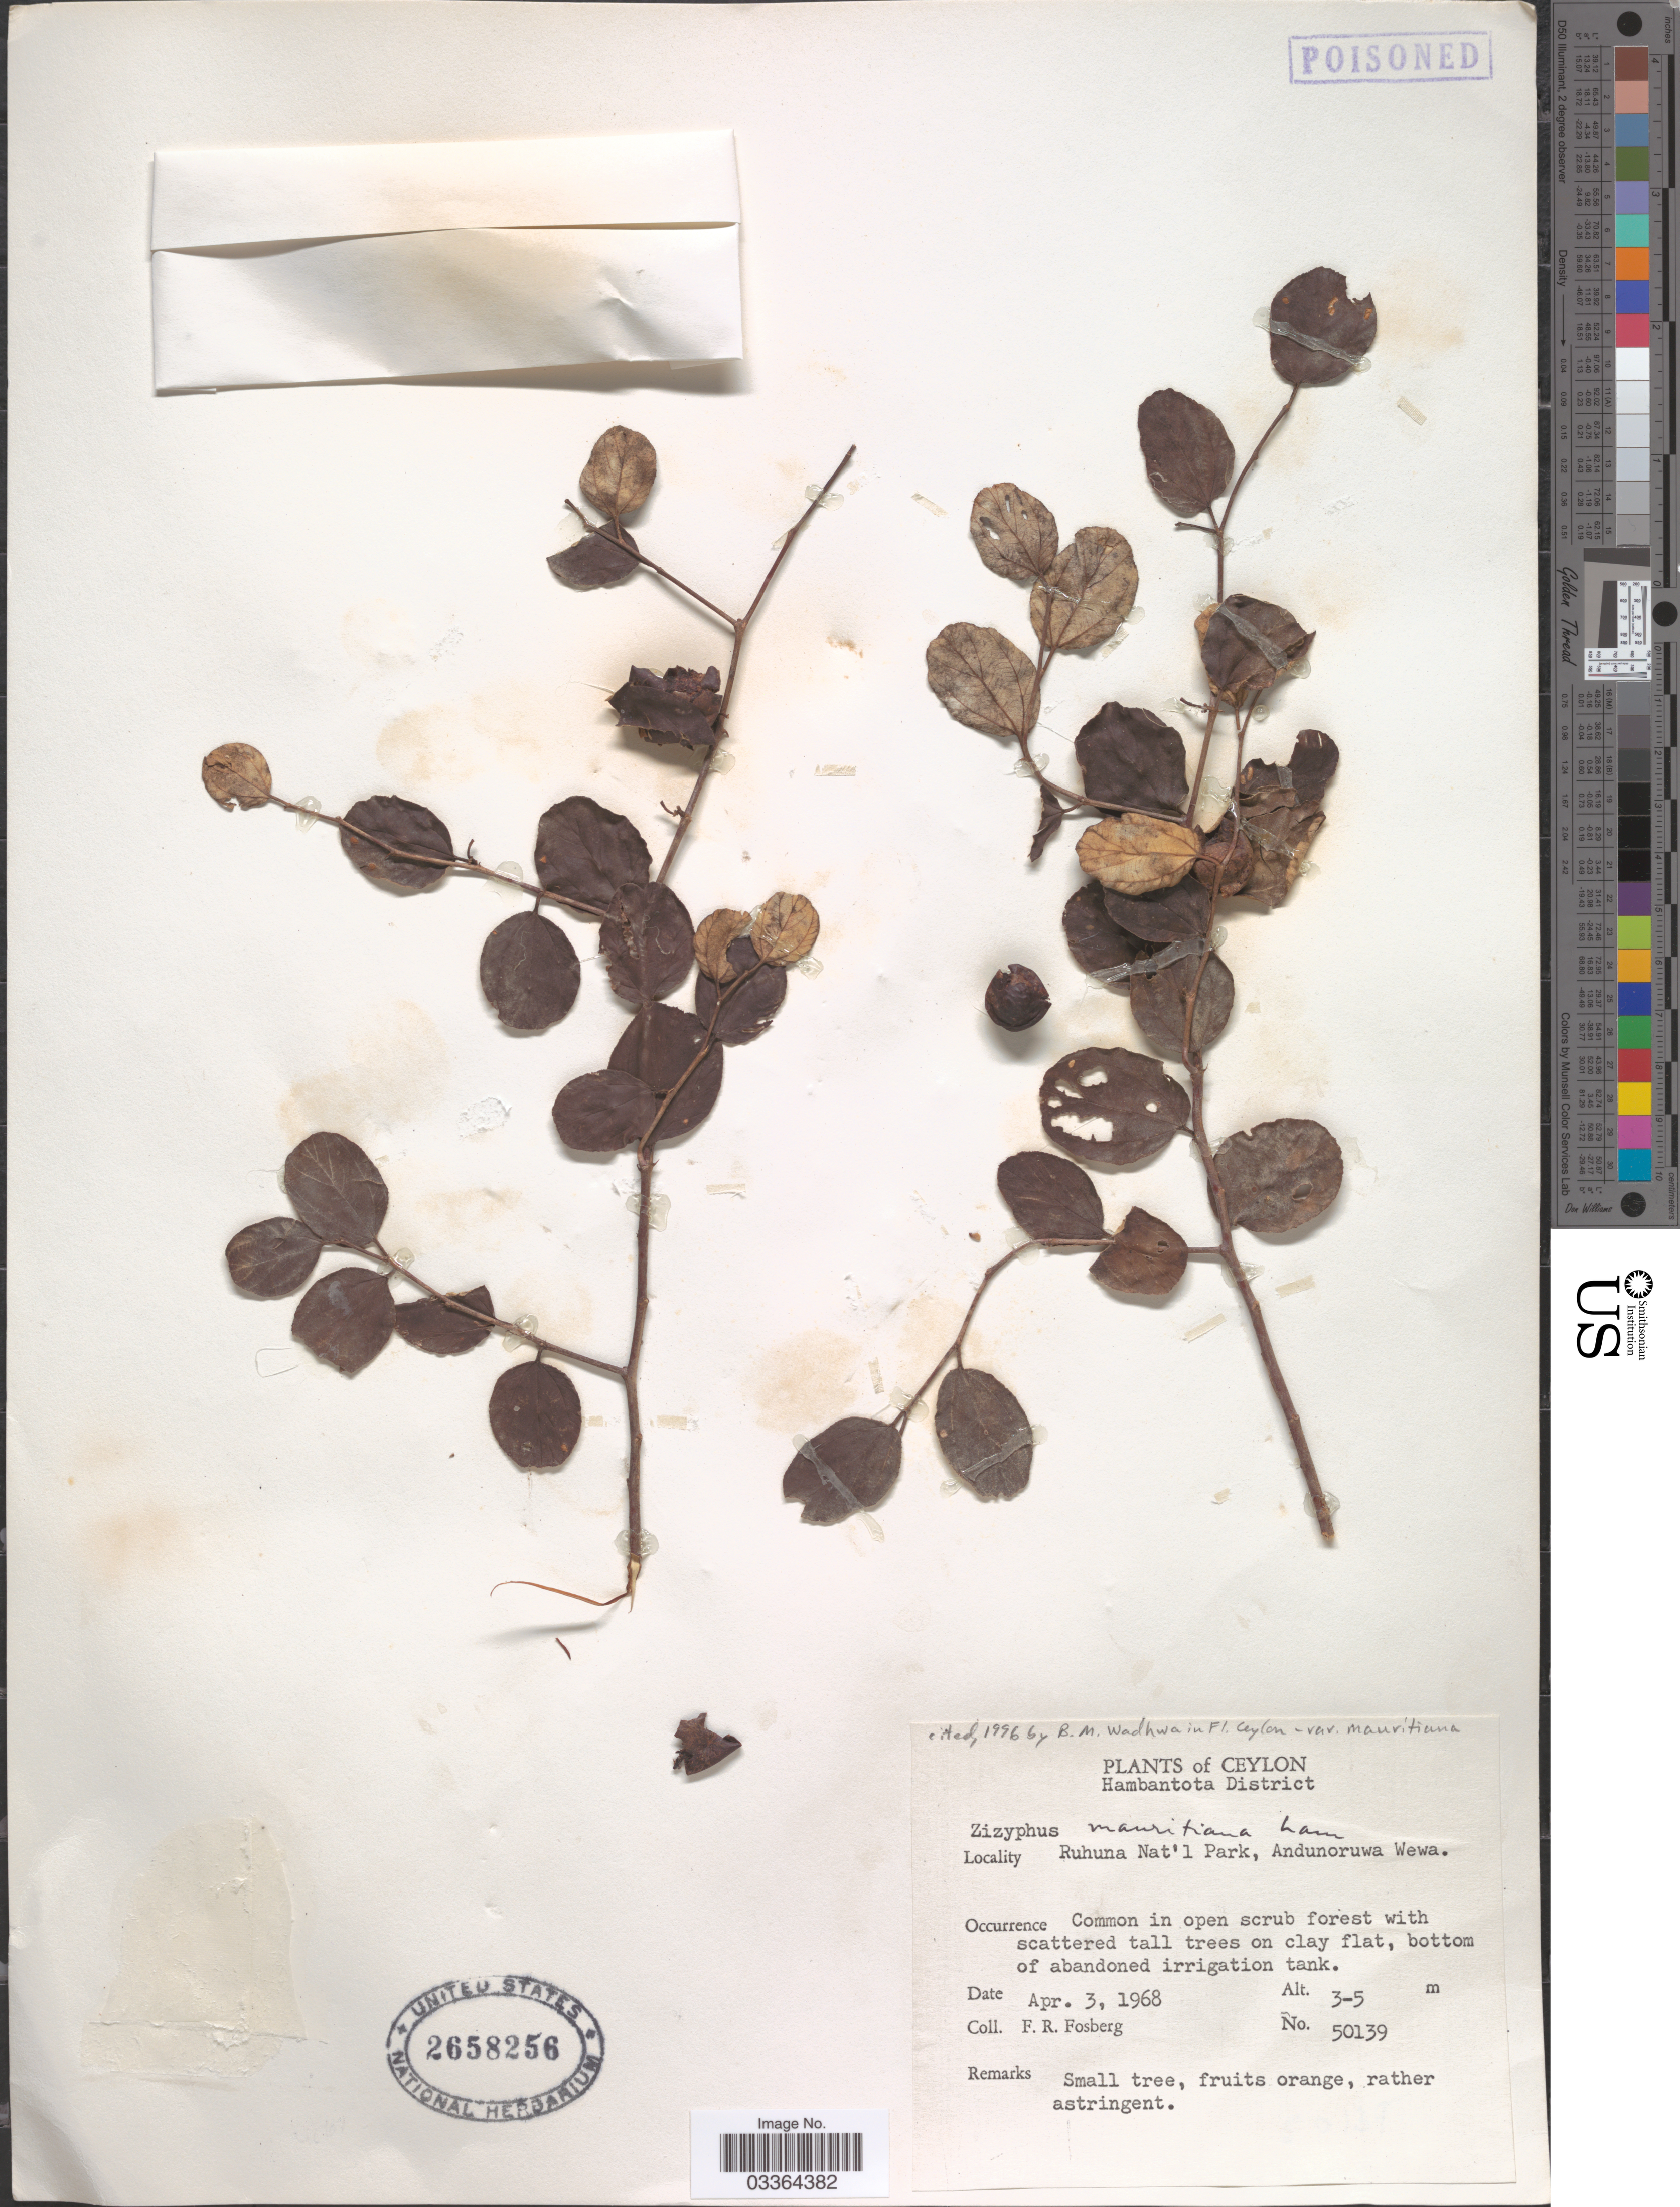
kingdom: Plantae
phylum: Tracheophyta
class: Magnoliopsida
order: Rosales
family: Rhamnaceae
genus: Ziziphus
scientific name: Ziziphus mauritiana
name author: Lam.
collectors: F. R. Fosberg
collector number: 50139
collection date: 1968-04-03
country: Sri Lanka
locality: Ceylon. Hambantota District. Ruhuna Nat'l Park, Andunoruwa Wewa.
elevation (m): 3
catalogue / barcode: US 2658256